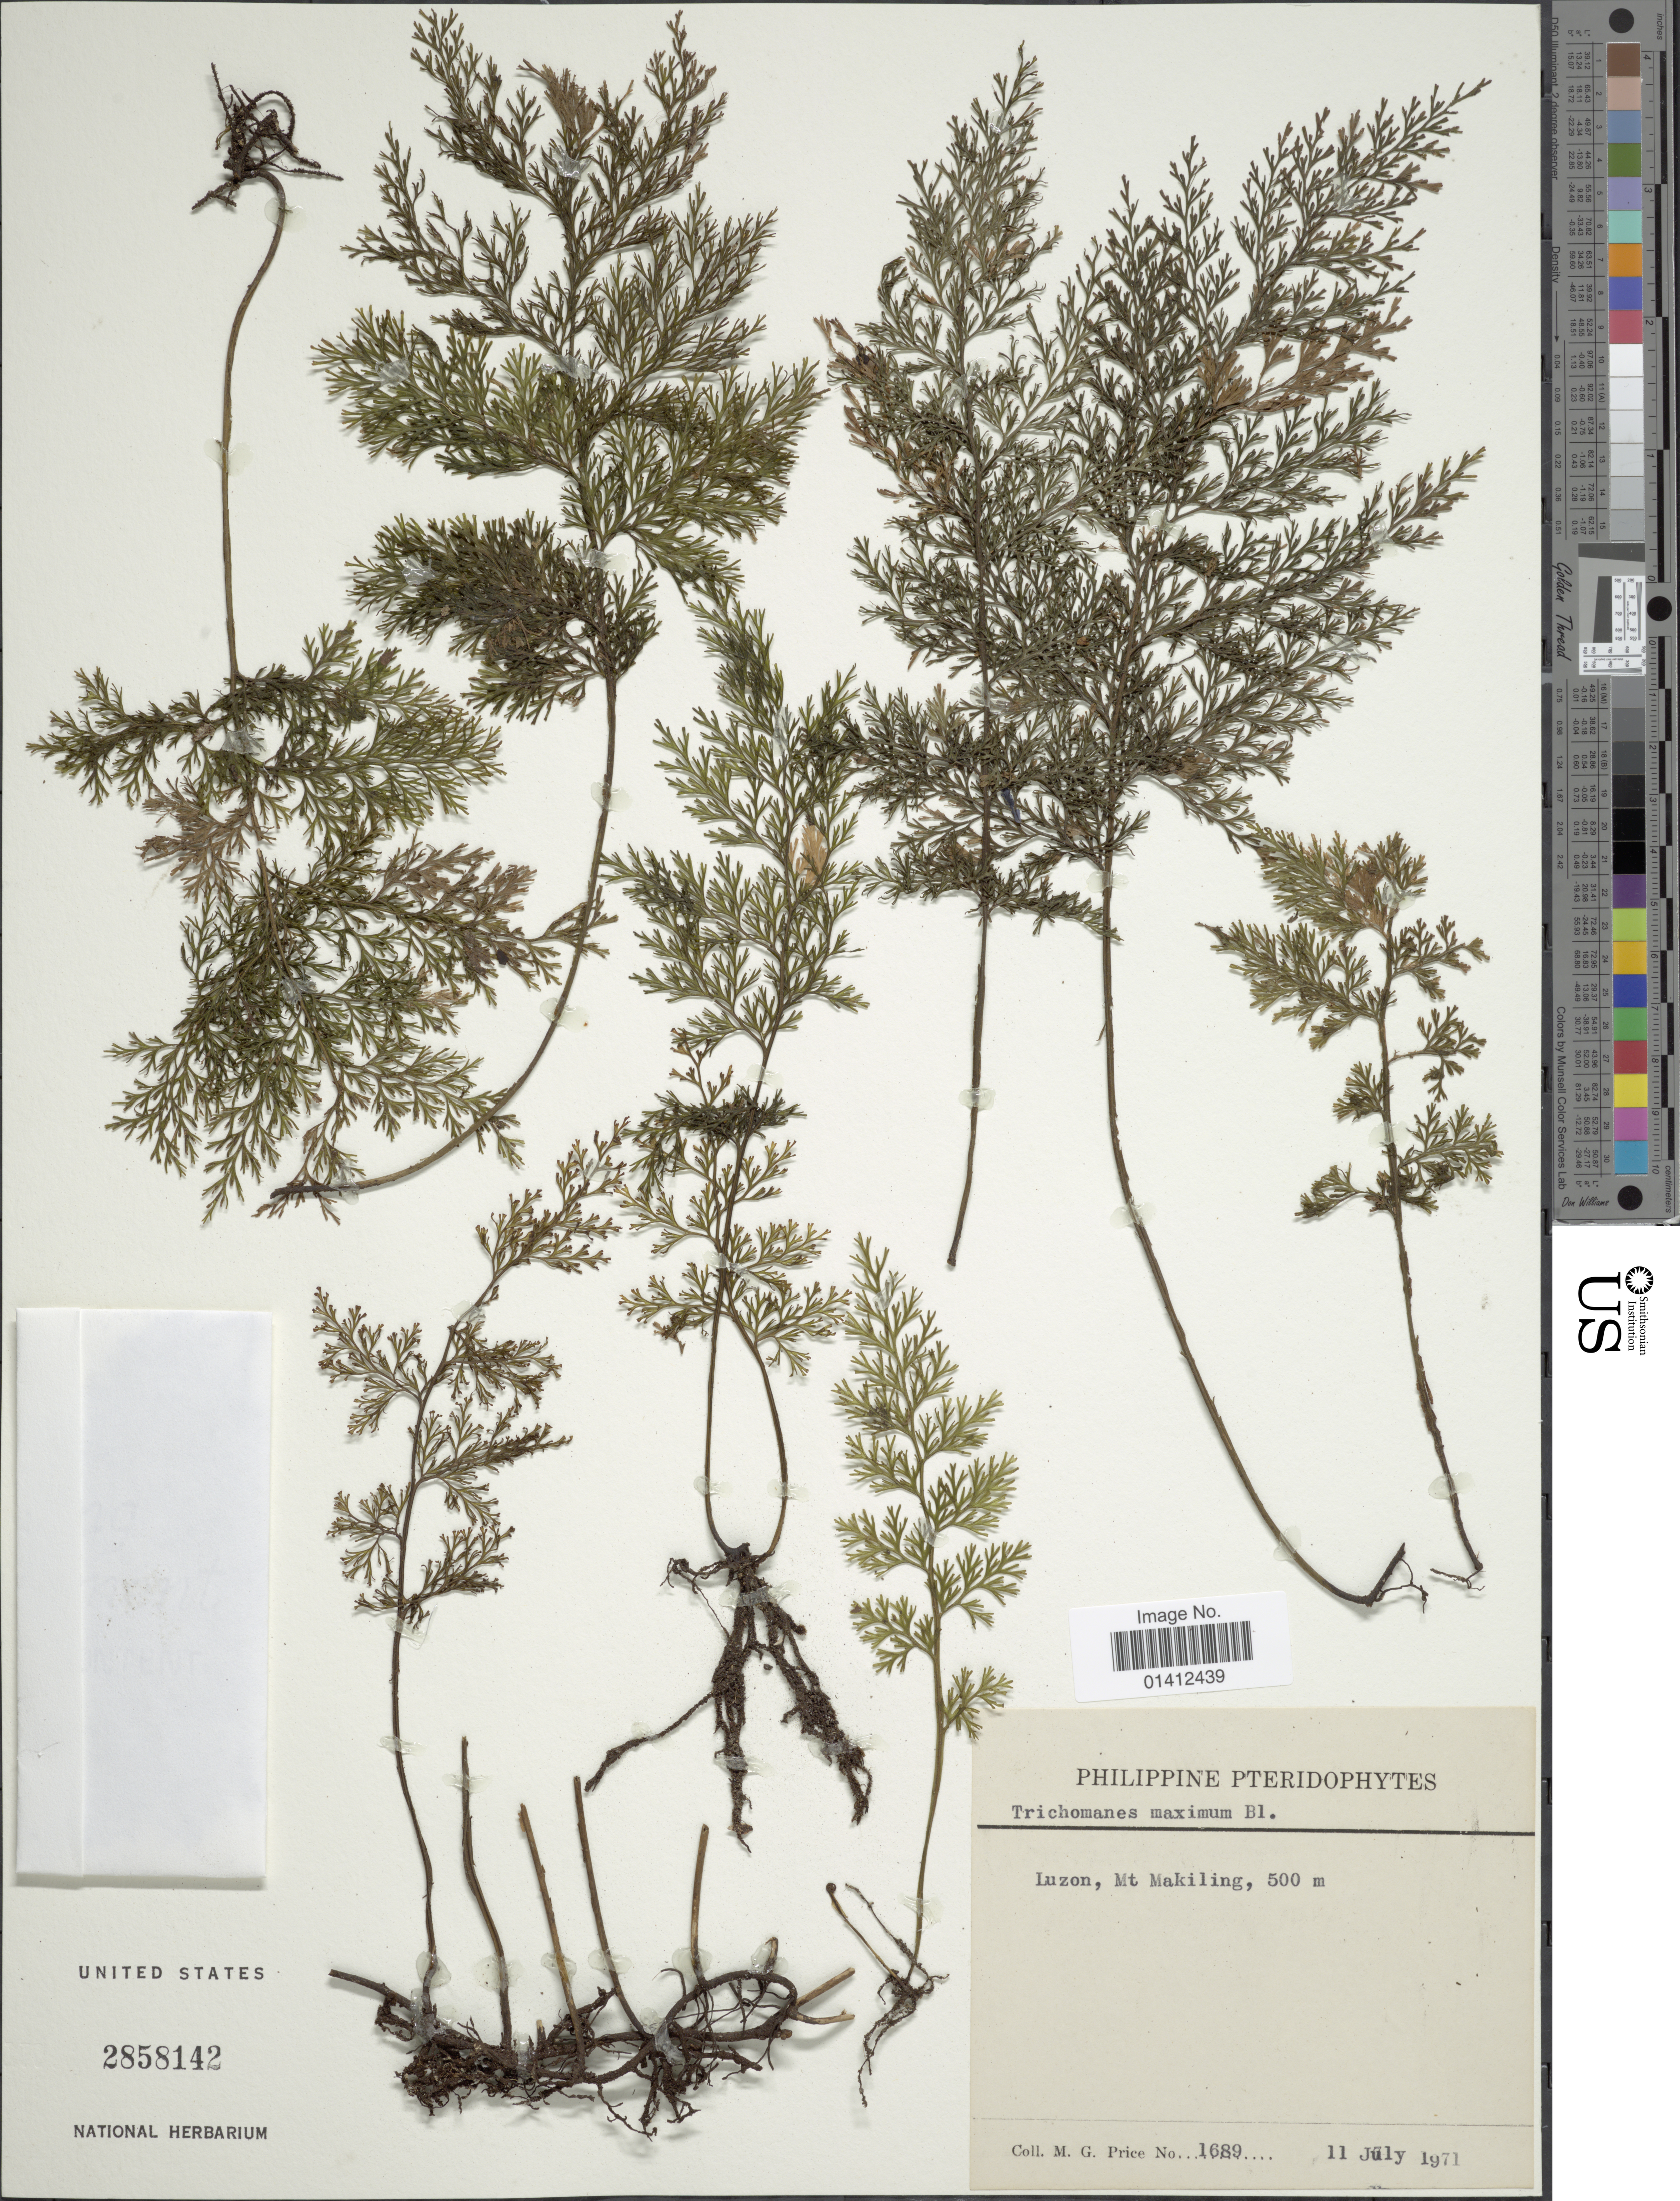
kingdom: Plantae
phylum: Tracheophyta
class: Polypodiopsida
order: Hymenophyllales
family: Hymenophyllaceae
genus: Vandenboschia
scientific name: Vandenboschia maxima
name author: (Blume) Copel.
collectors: M. G. Price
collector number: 1689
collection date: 1971-07-11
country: Philippines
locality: Luzon, Mt Maliling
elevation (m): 500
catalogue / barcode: US 2858142